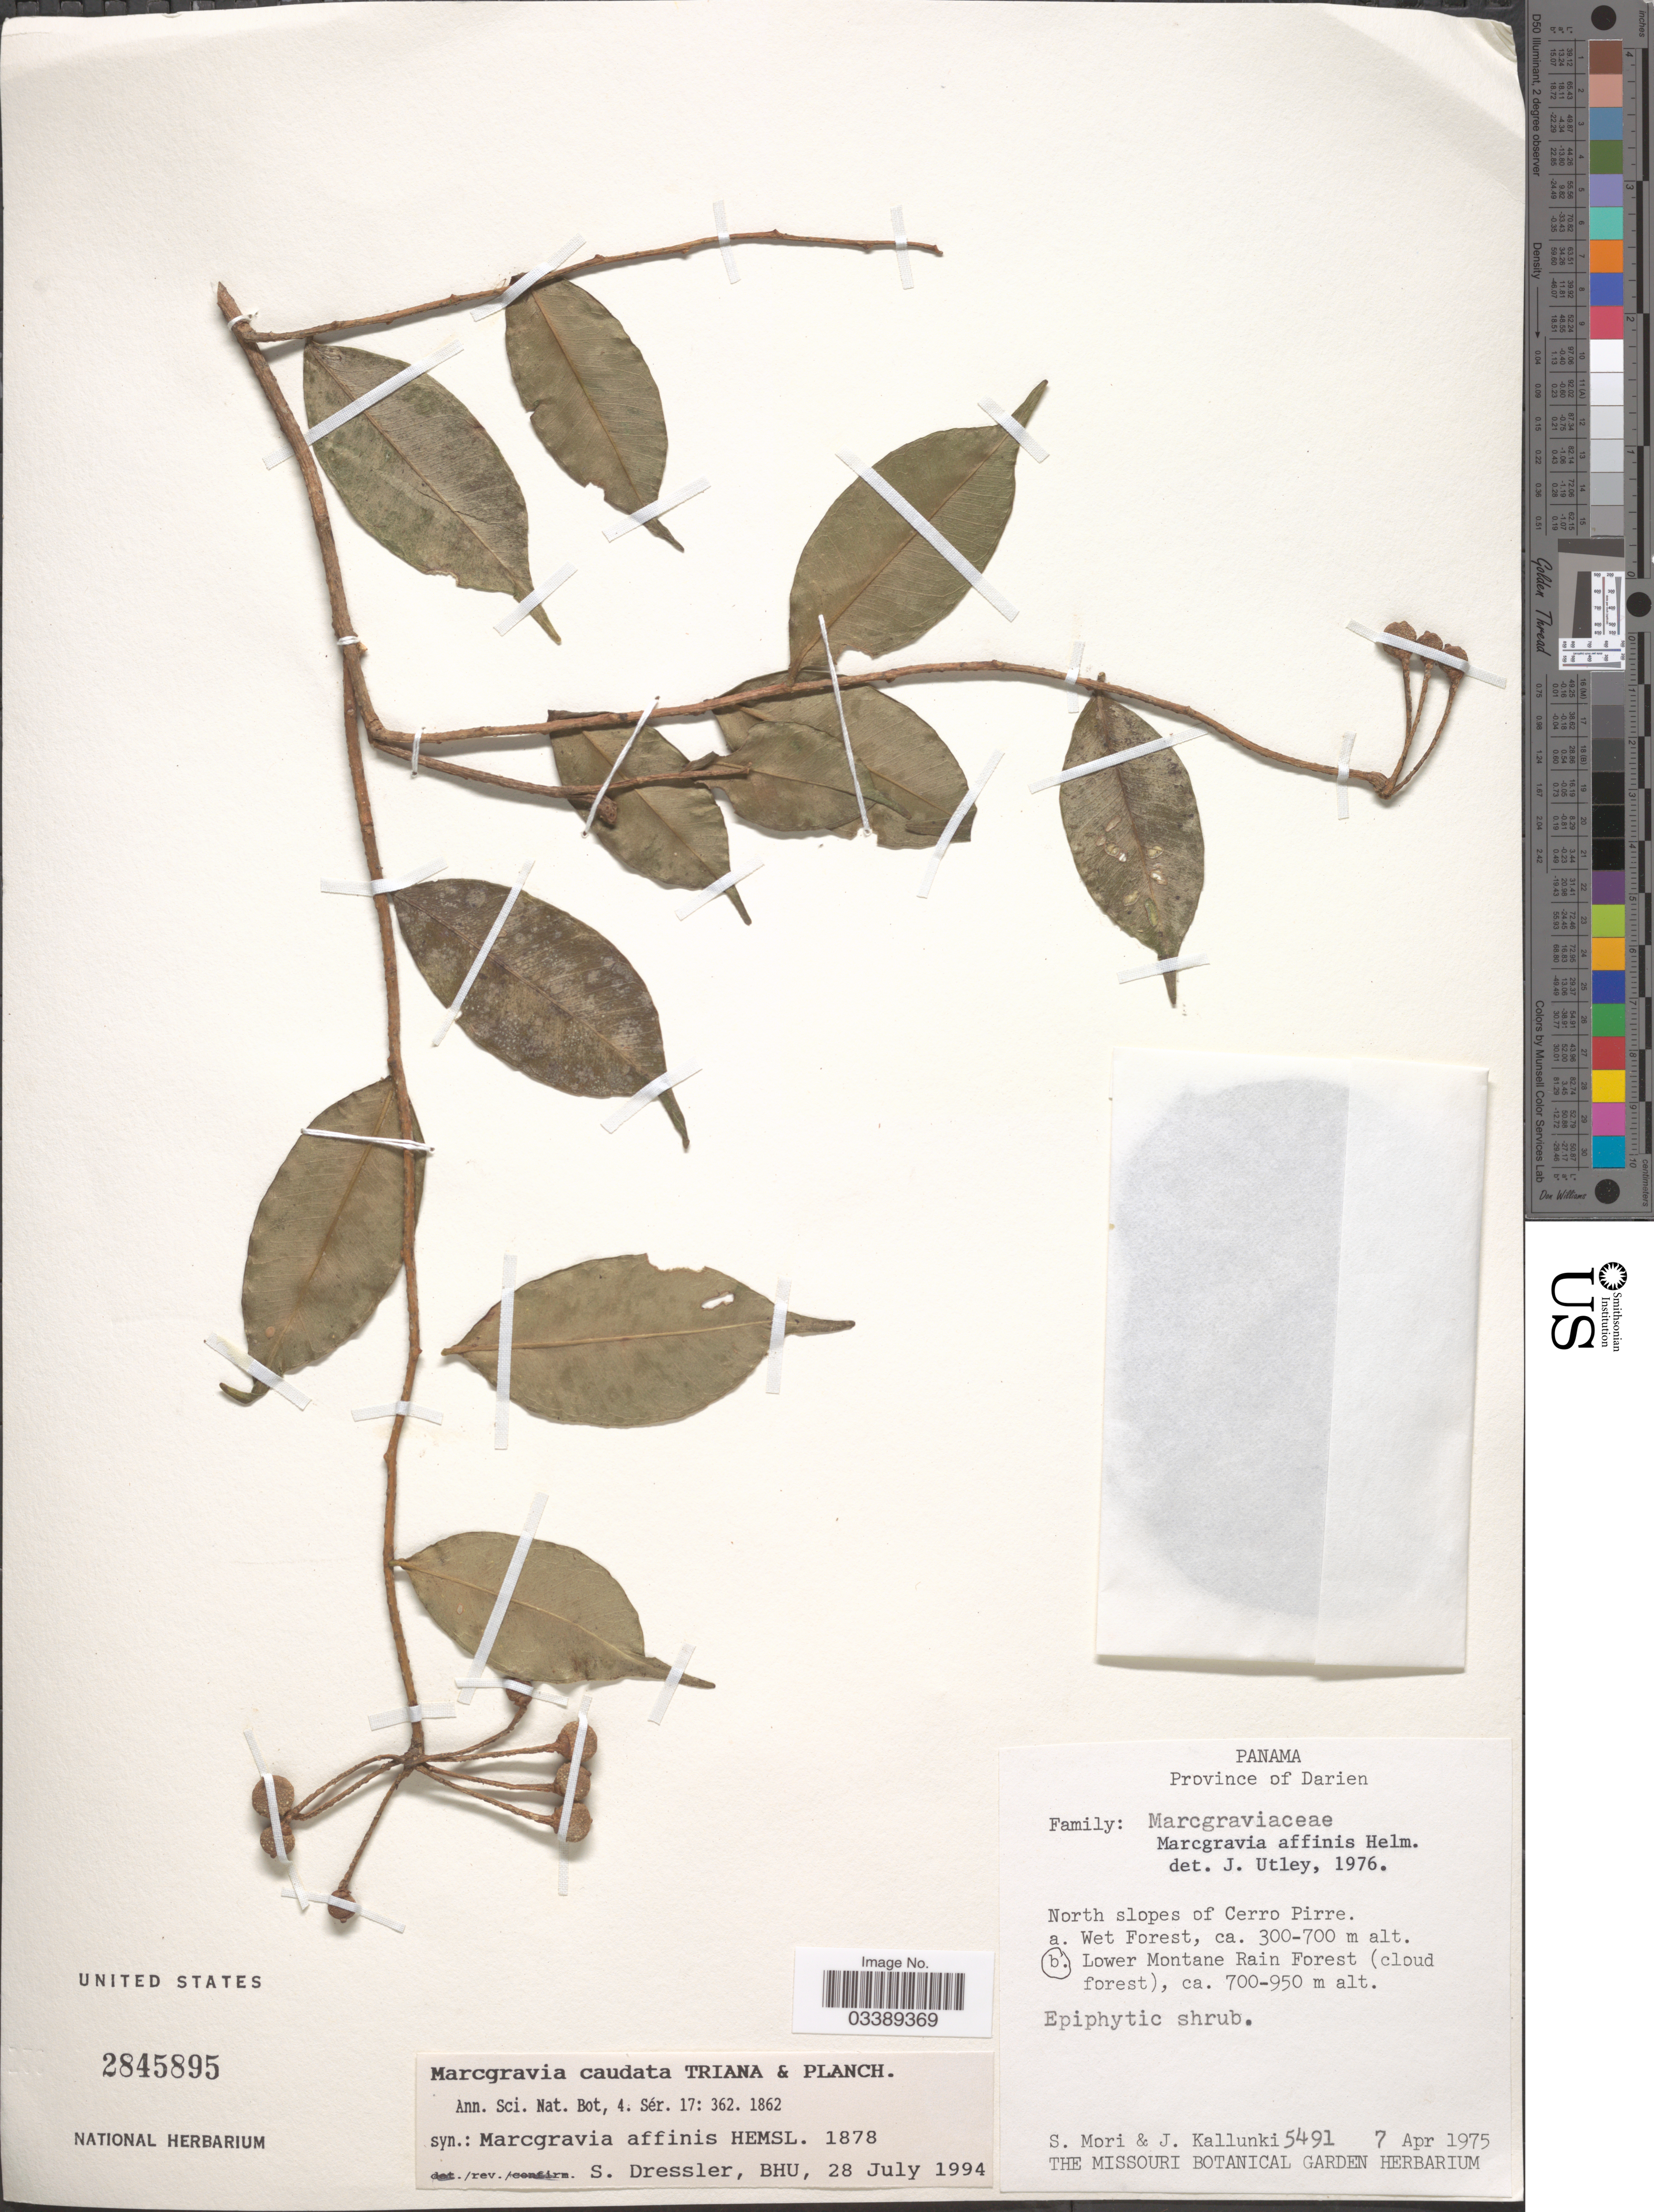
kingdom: Plantae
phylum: Tracheophyta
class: Magnoliopsida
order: Ericales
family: Marcgraviaceae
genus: Marcgravia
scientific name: Marcgravia caudata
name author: Triana & Planch.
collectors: S. Mori & J. Kallunki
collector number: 5491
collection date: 1975-04-07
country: Panama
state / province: Darién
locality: North slopes of Cerro Pirre. Lower Montane Rain Forest (cloud forest).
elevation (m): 700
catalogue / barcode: US 2845895